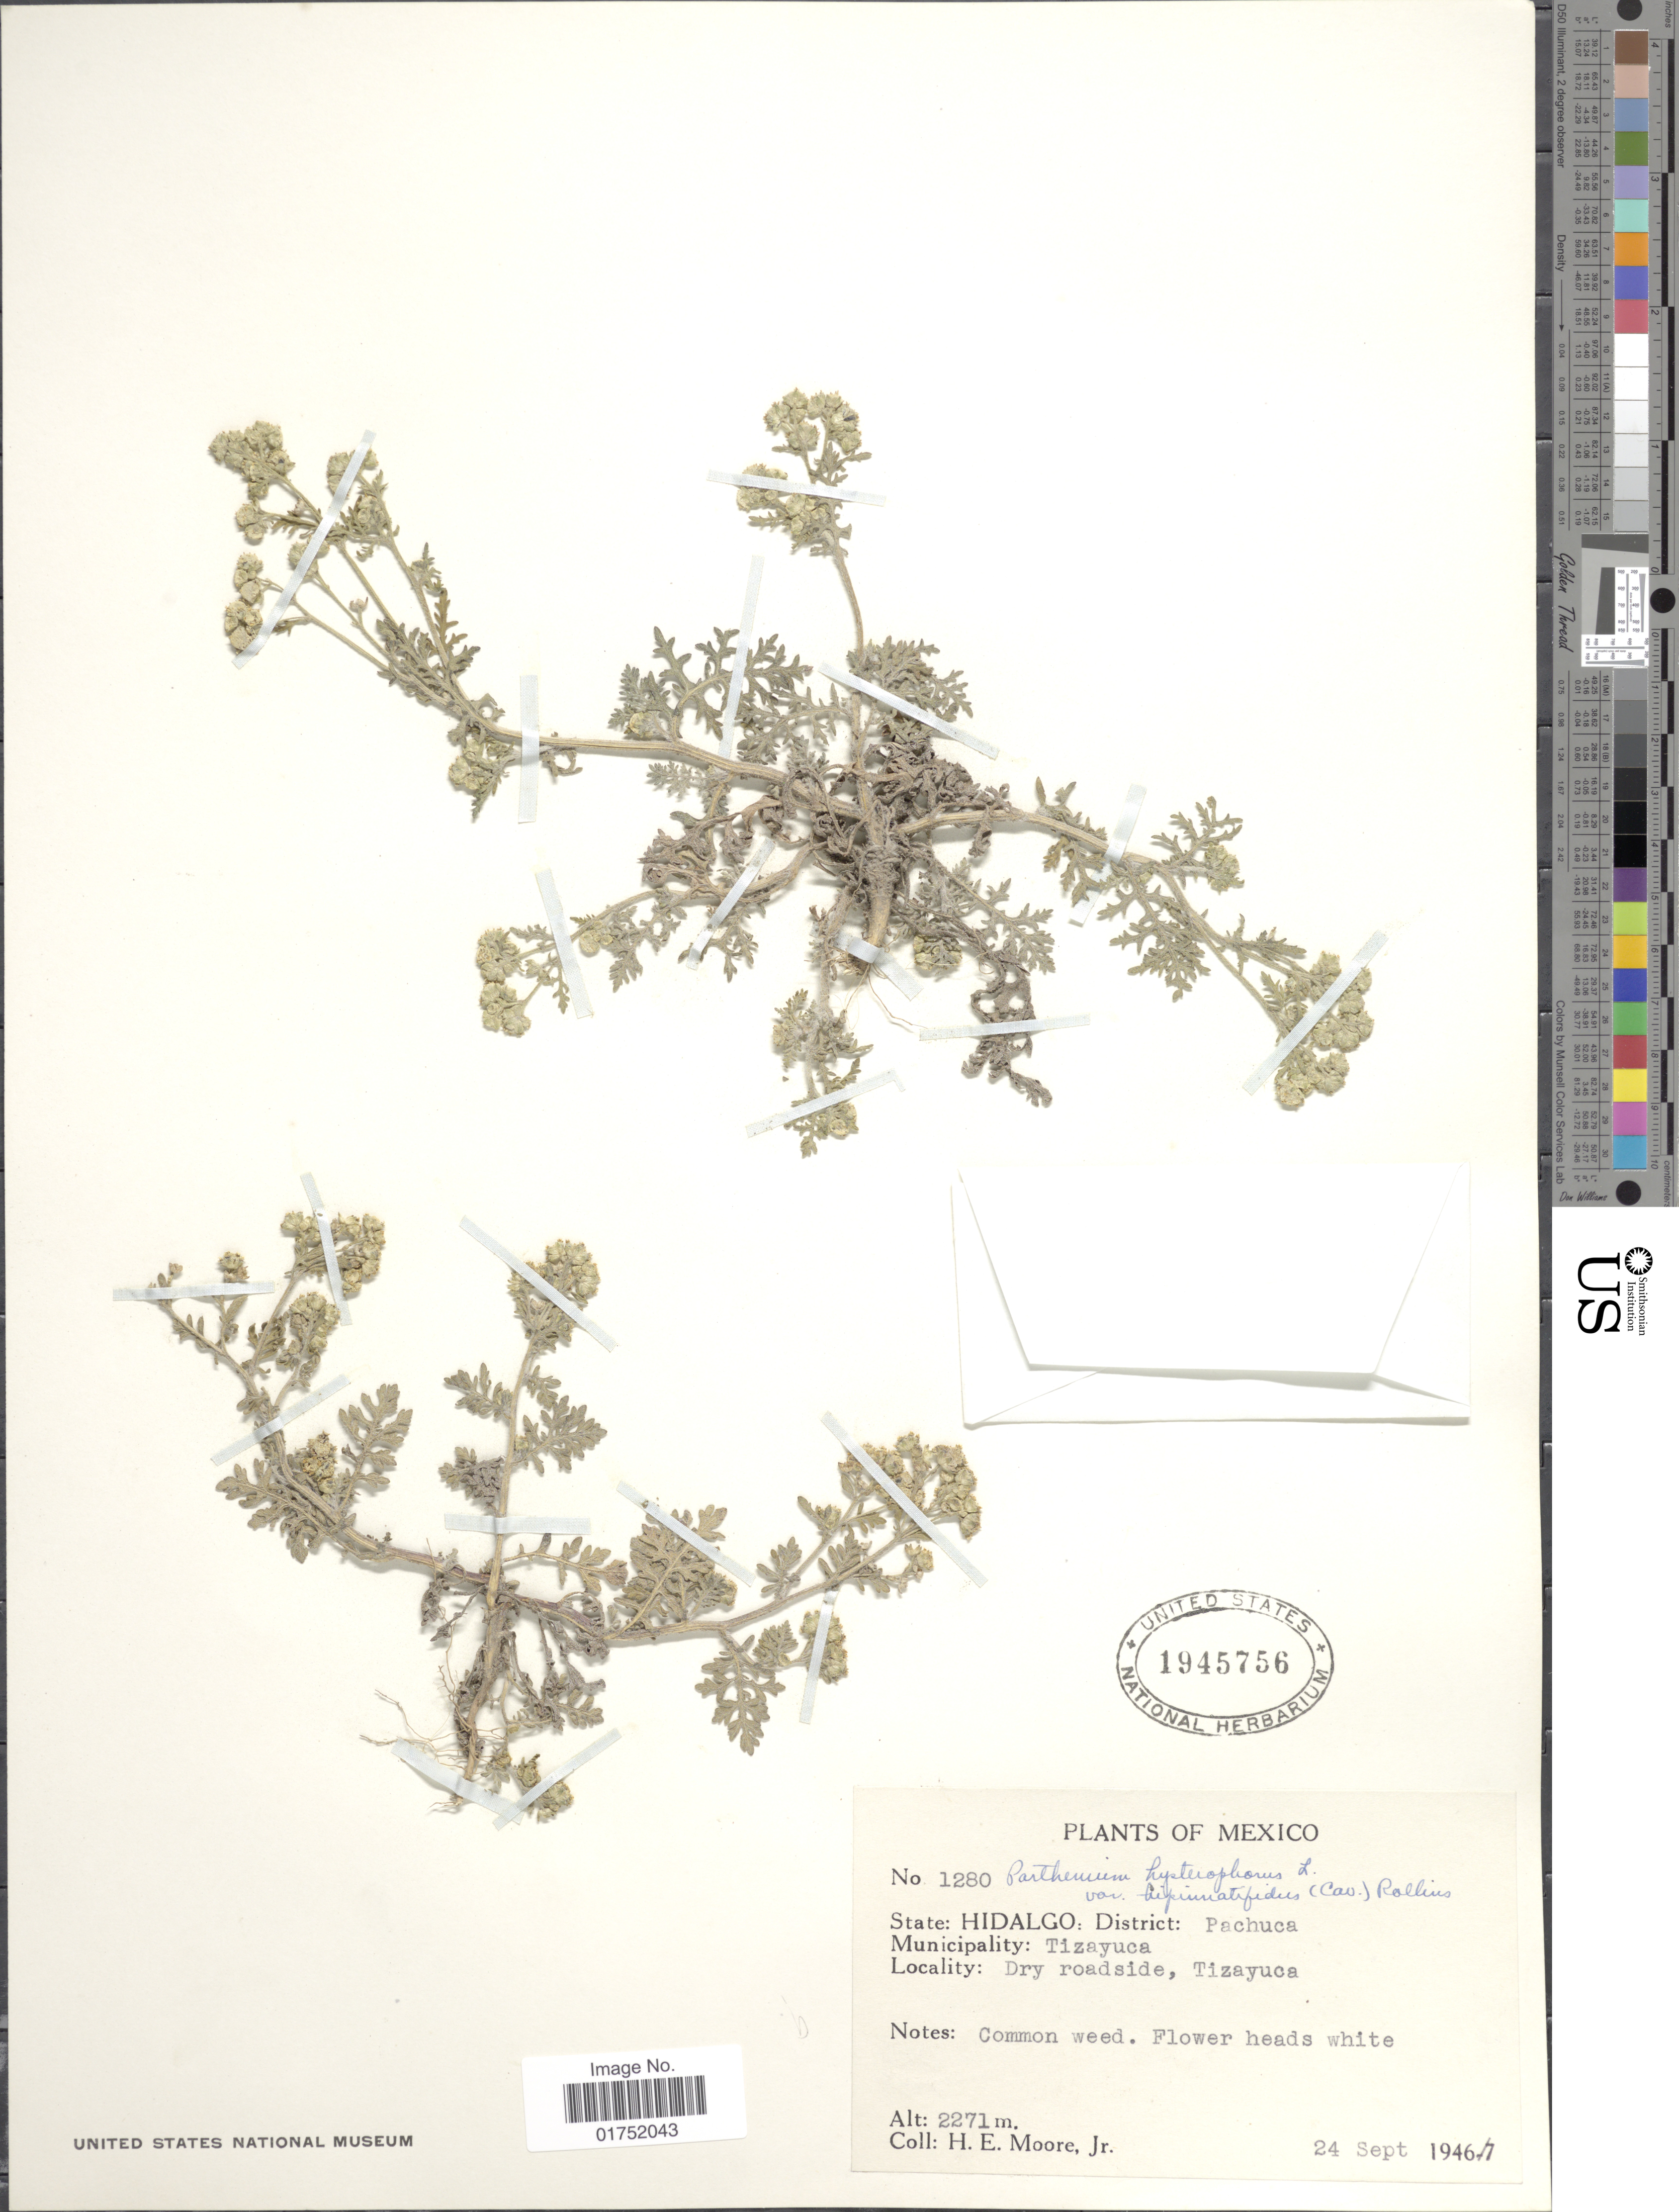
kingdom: Plantae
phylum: Tracheophyta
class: Magnoliopsida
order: Asterales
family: Asteraceae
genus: Parthenium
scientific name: Parthenium bipinnatifidum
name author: (Ortega) Rollins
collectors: H. Moore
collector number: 1280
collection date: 1946-09-24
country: Mexico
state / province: Hidalgo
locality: District Pachuca, Municipality Tizayuca, Tizayuca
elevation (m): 2271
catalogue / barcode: US 1945756